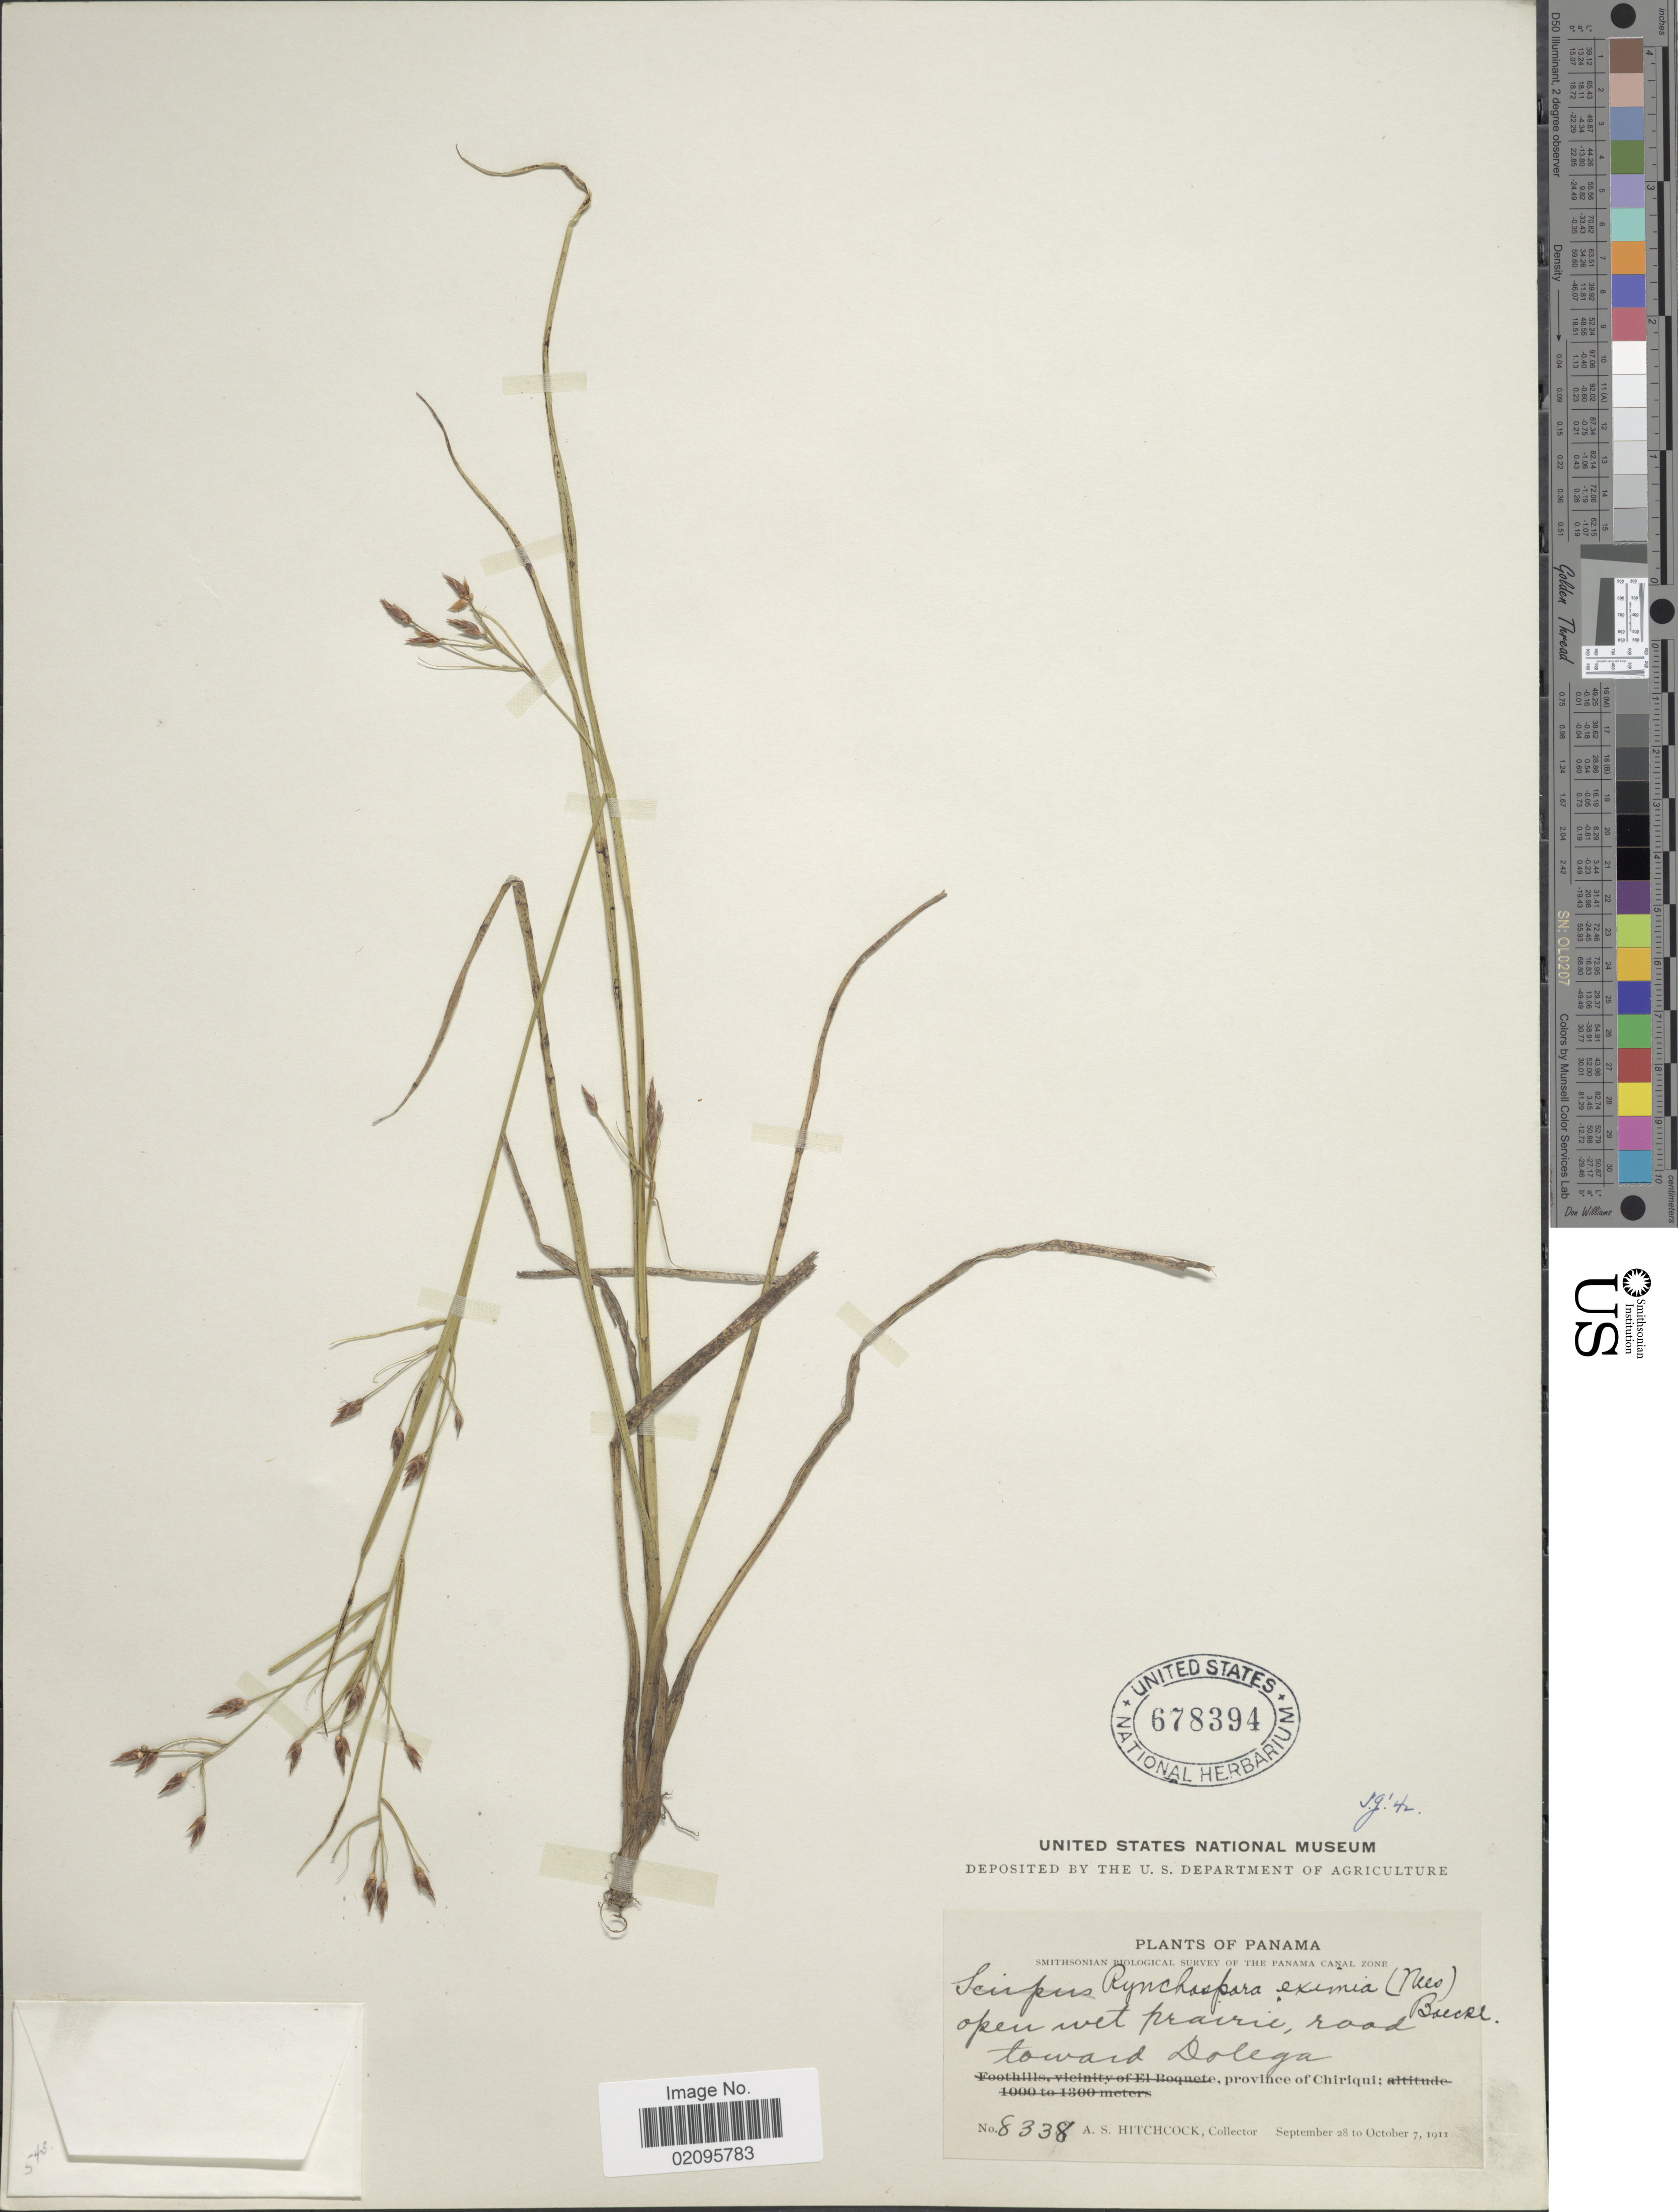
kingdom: Plantae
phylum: Tracheophyta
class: Liliopsida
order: Poales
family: Cyperaceae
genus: Rhynchospora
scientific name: Rhynchospora eximia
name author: (Nees) Boeckeler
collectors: A. S. Hitchcock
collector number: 8338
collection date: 1911-09-28/1911-10-07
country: Panama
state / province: Chiriqui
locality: The Panama Canal Zone, road toward Dolega.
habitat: open wet prairie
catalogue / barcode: US 678394